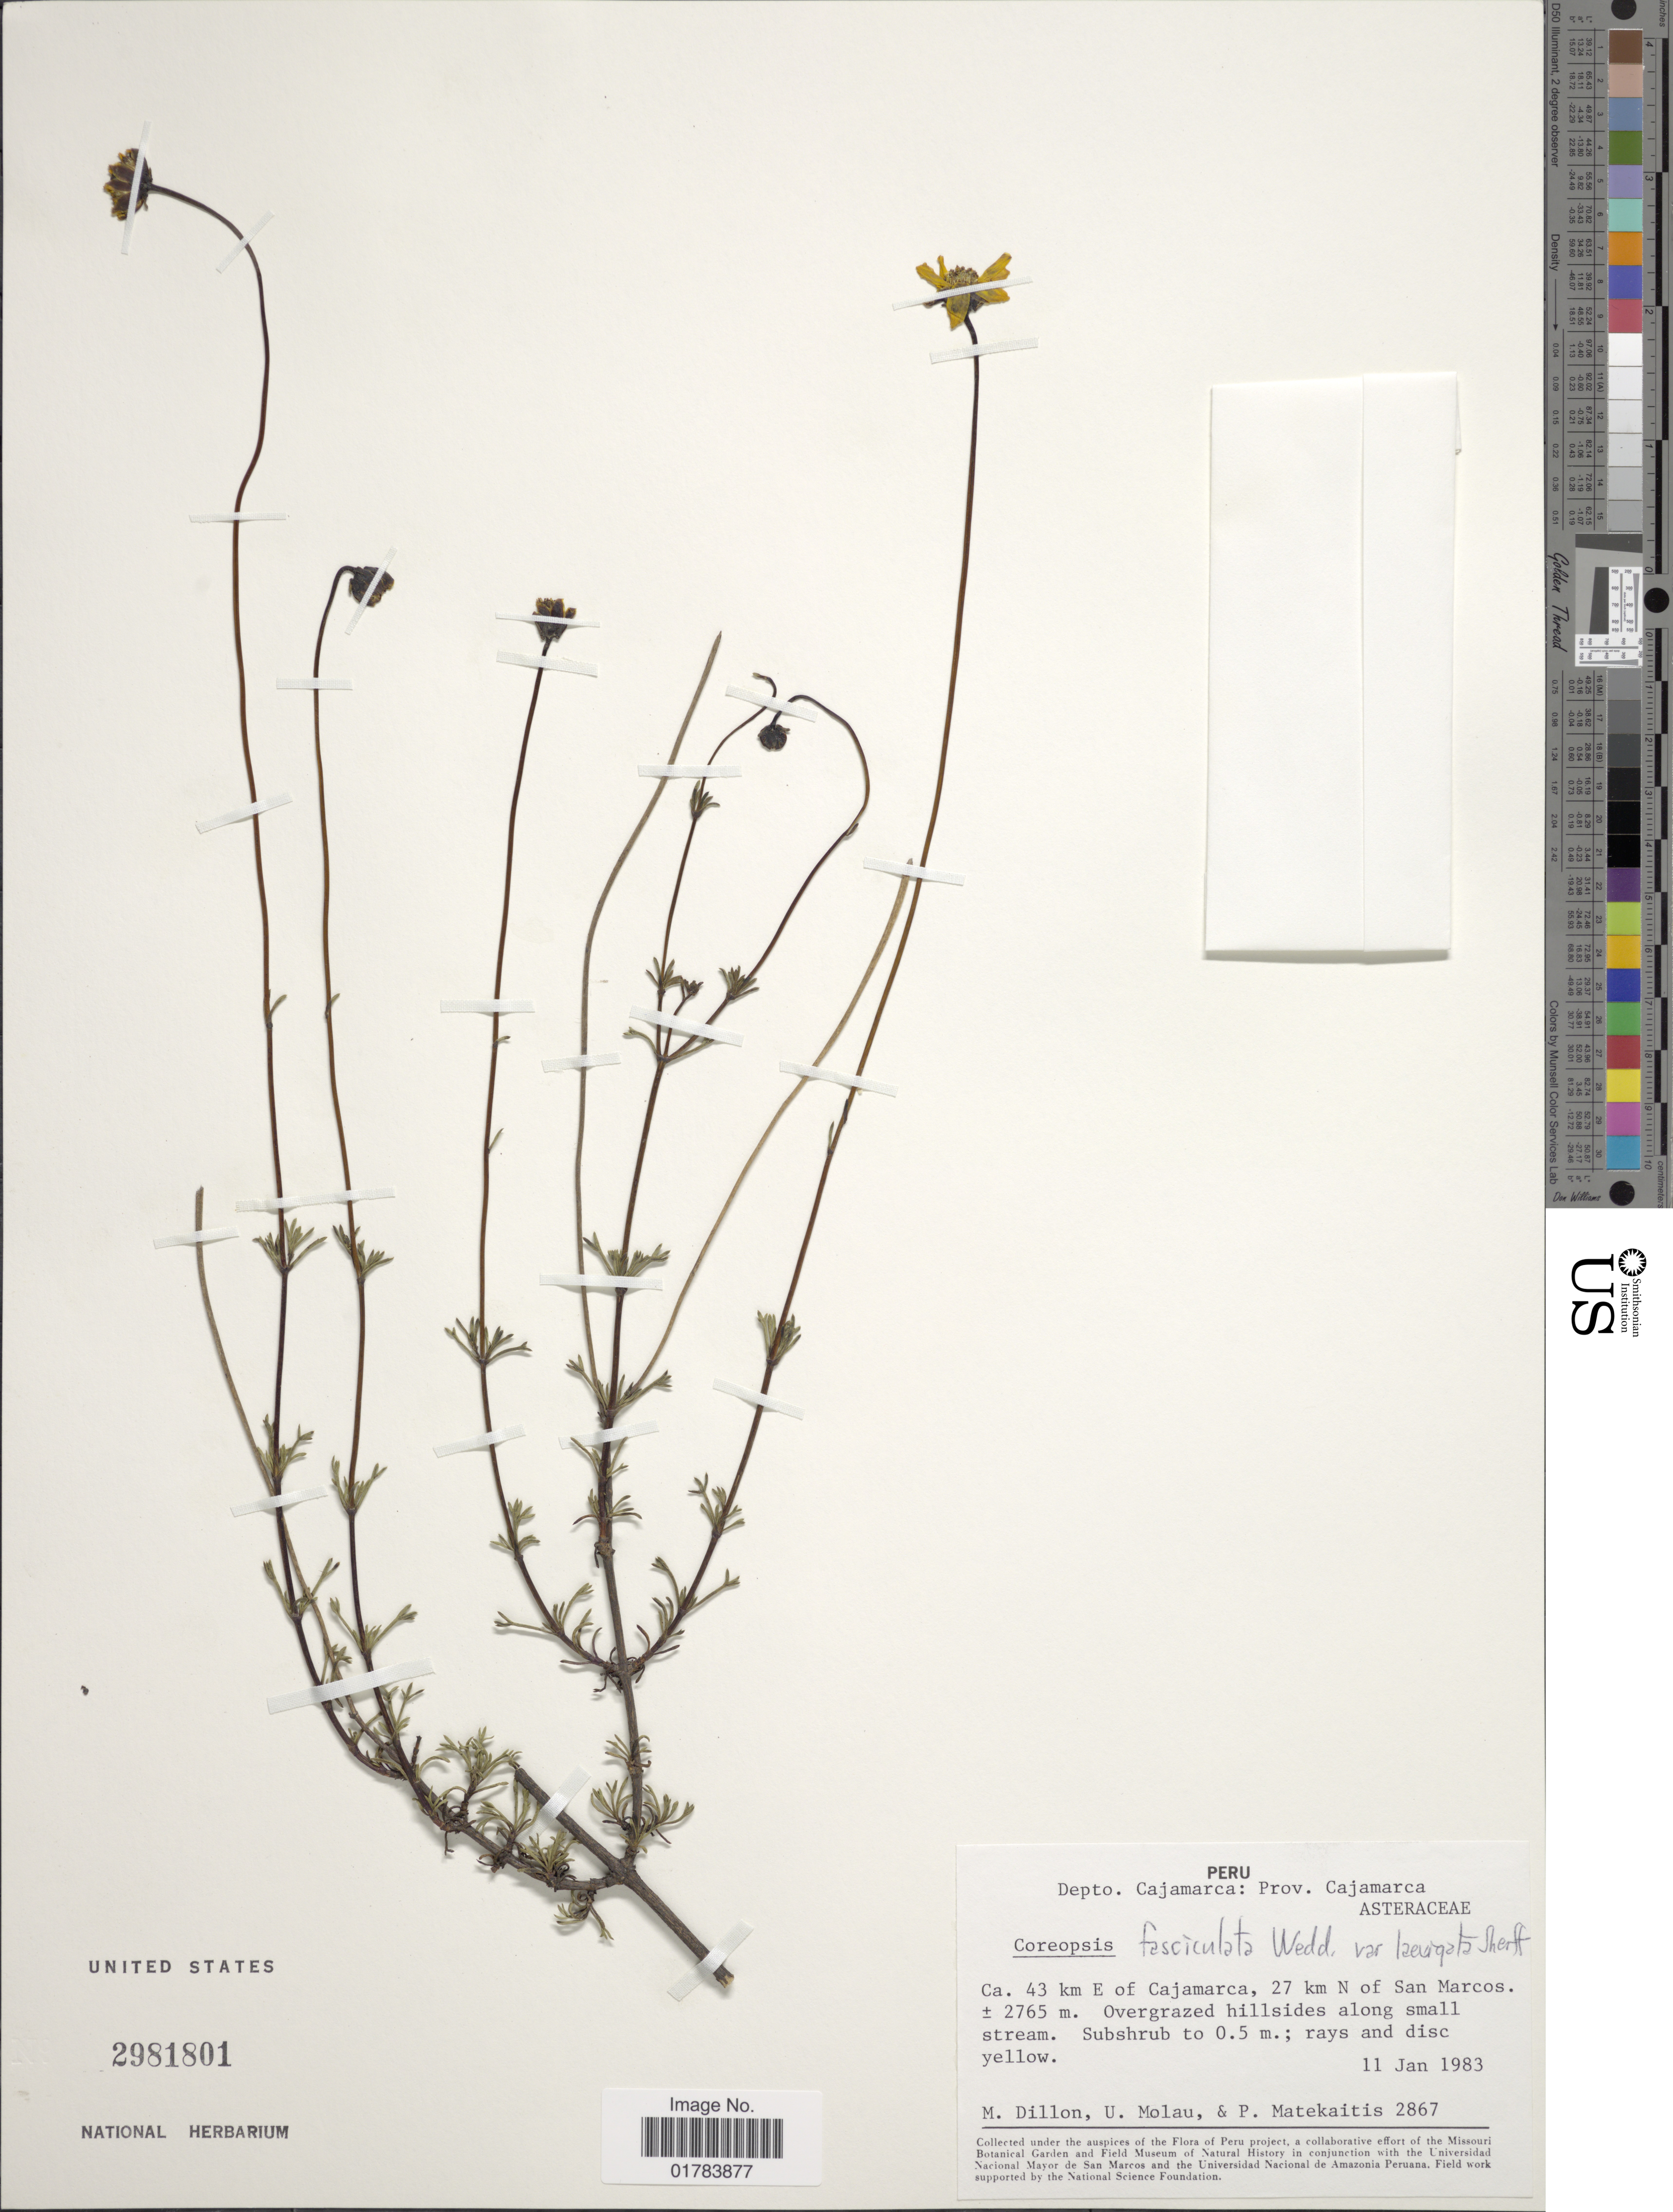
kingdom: Plantae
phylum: Tracheophyta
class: Magnoliopsida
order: Asterales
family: Asteraceae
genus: Coreopsis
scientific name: Coreopsis fasciculata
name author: Wedd.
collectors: M. O. Dillon, U. Molau & P. Matekaitis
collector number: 2867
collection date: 1983-01-11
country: Peru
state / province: Cajamarca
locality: Ca. 43 km E of Cajamarca, 27 km N of San Marcos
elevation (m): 2765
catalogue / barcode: US 2981801